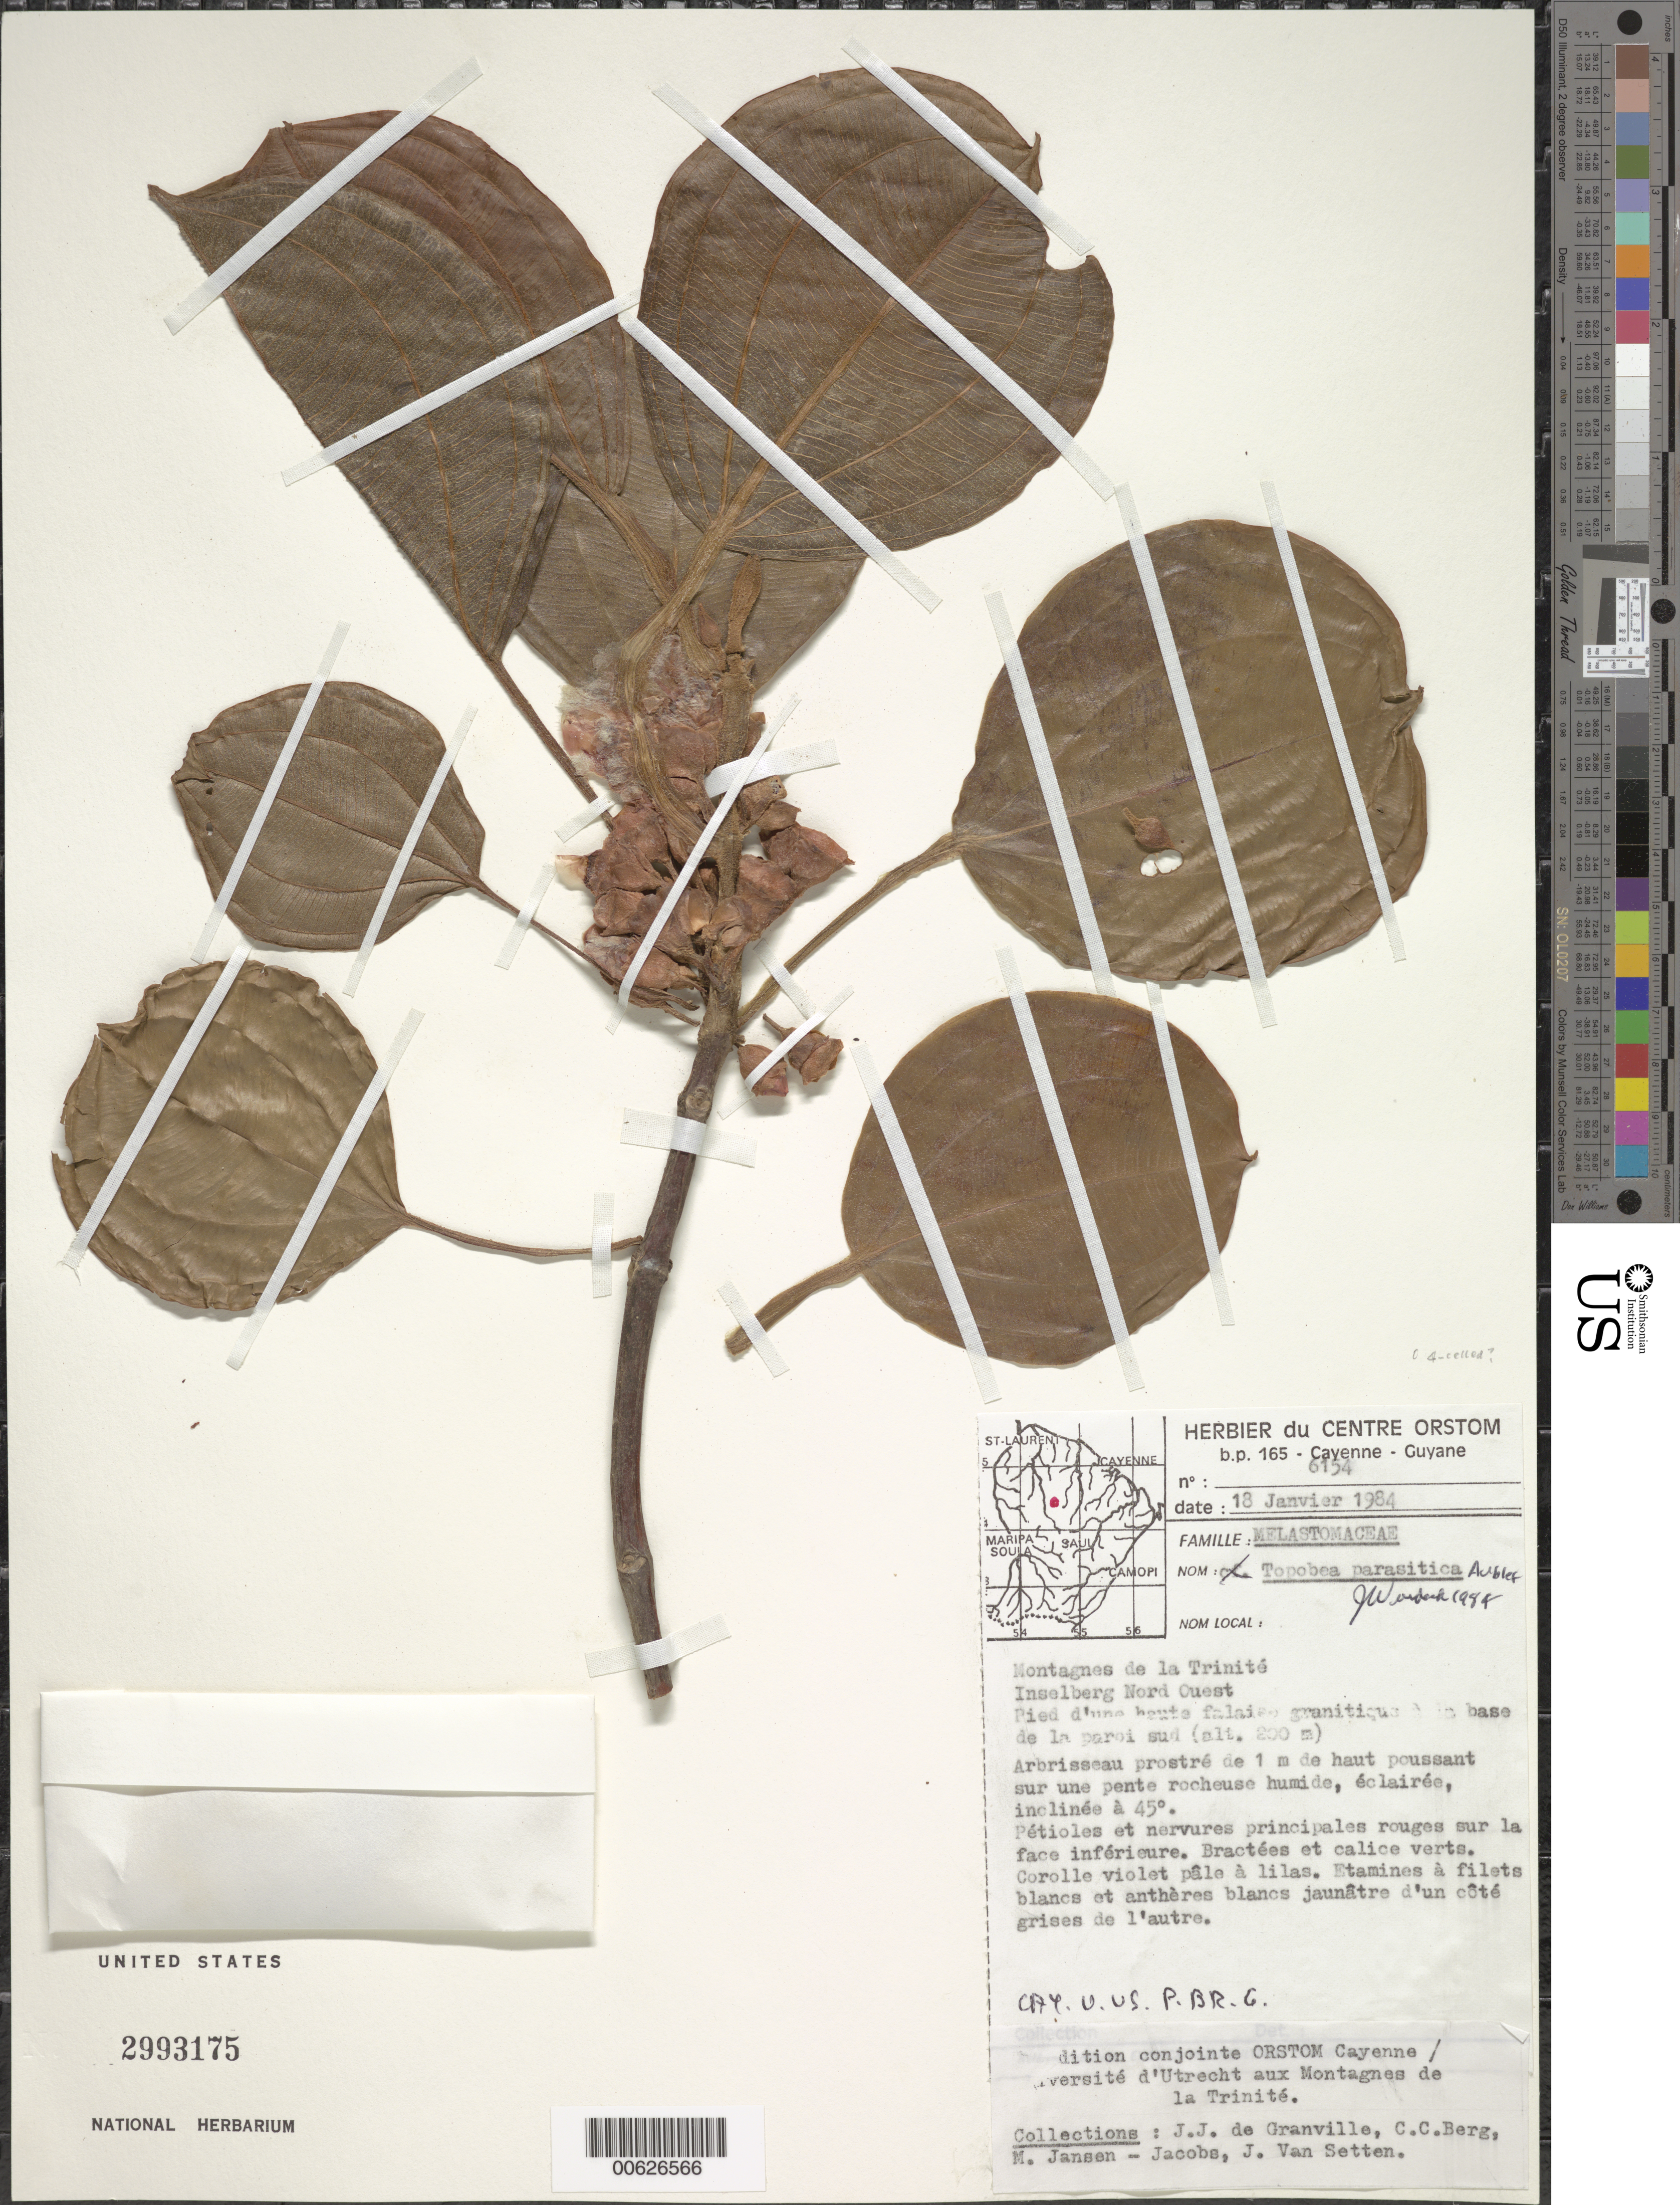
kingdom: Plantae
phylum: Tracheophyta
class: Magnoliopsida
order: Myrtales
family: Melastomataceae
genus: Topobea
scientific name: Topobea parasitica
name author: Aubl.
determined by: Wurdack, John J., (US), US (UNITED STATES)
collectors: J.-J. de Granville, C. C. Berg, M. J. Jansen-Jacobs & J. van Setten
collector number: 6154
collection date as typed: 18-Jan-84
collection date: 1984-01-18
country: French Guiana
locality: Montagnes de la Trinité, inselberg NW, E of Mana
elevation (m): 200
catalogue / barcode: US 2993175